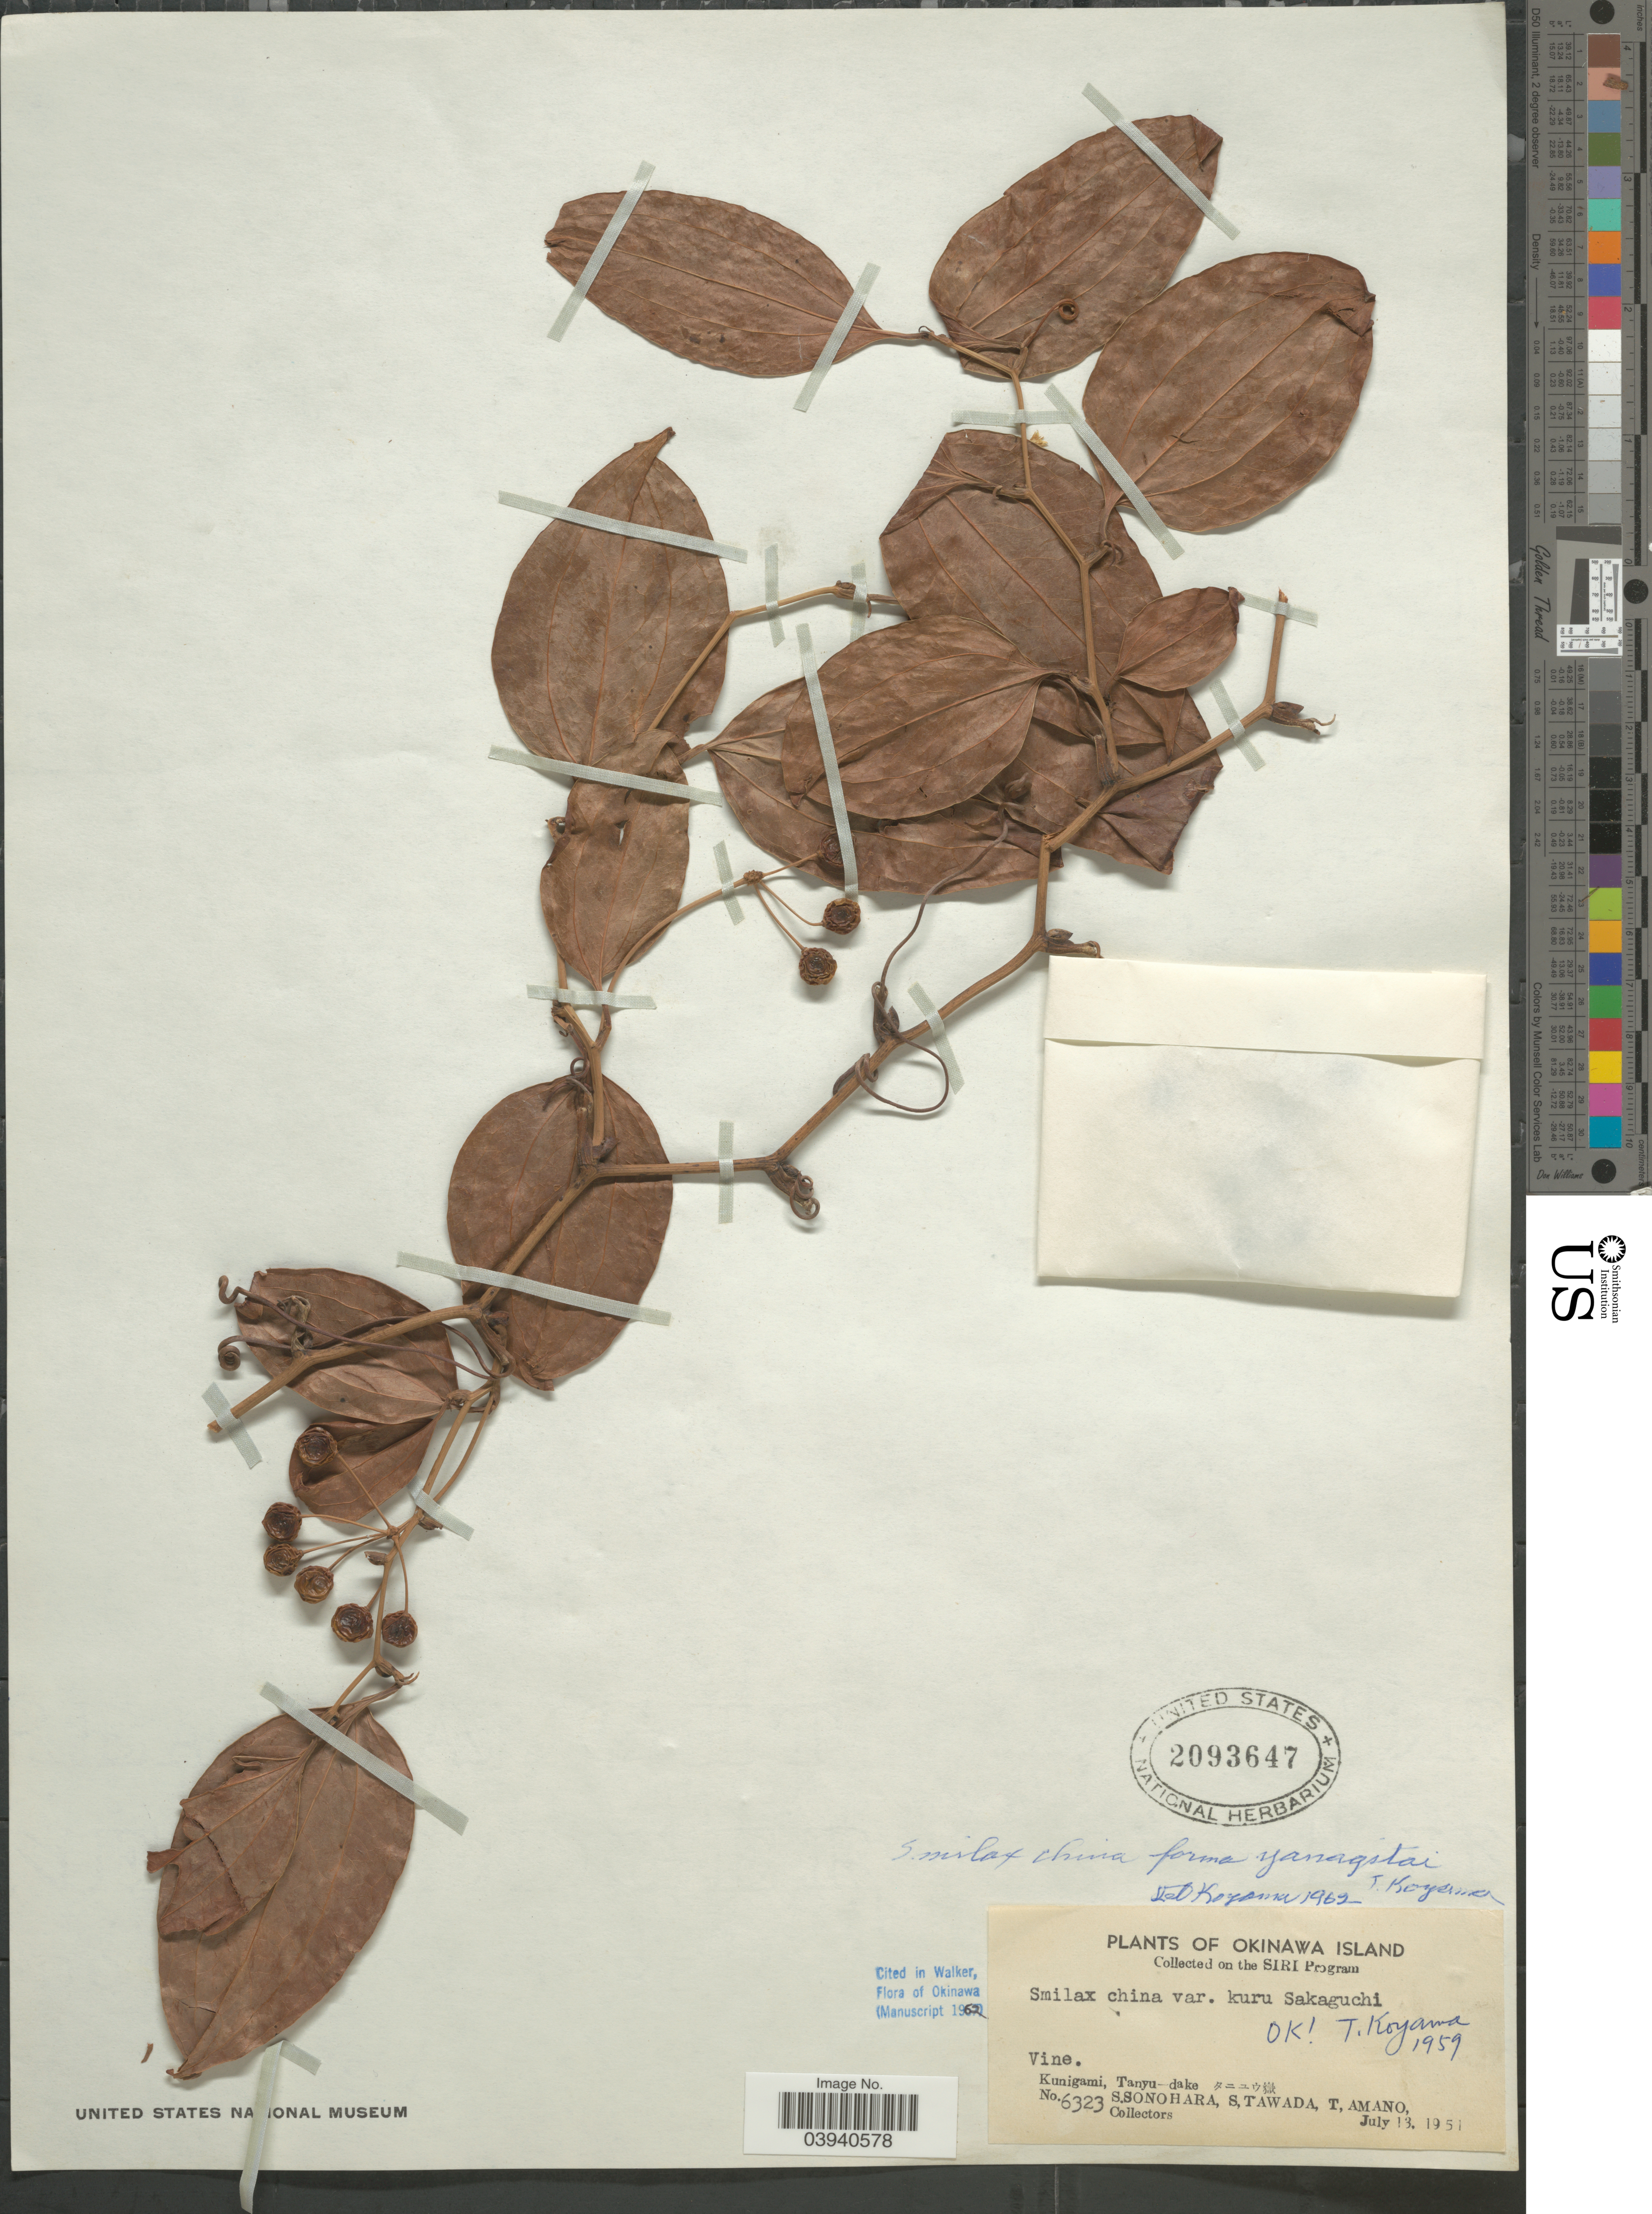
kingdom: Plantae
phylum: Tracheophyta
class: Liliopsida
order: Liliales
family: Smilacaceae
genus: Smilax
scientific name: Smilax china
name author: L.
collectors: S. Sonohara, S. Tawada & T. Amano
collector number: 6323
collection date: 1951-07-13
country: Japan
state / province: Okinawa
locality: Okinawa Island. Kunigami, Tanyu-dake X.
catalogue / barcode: US 2093647